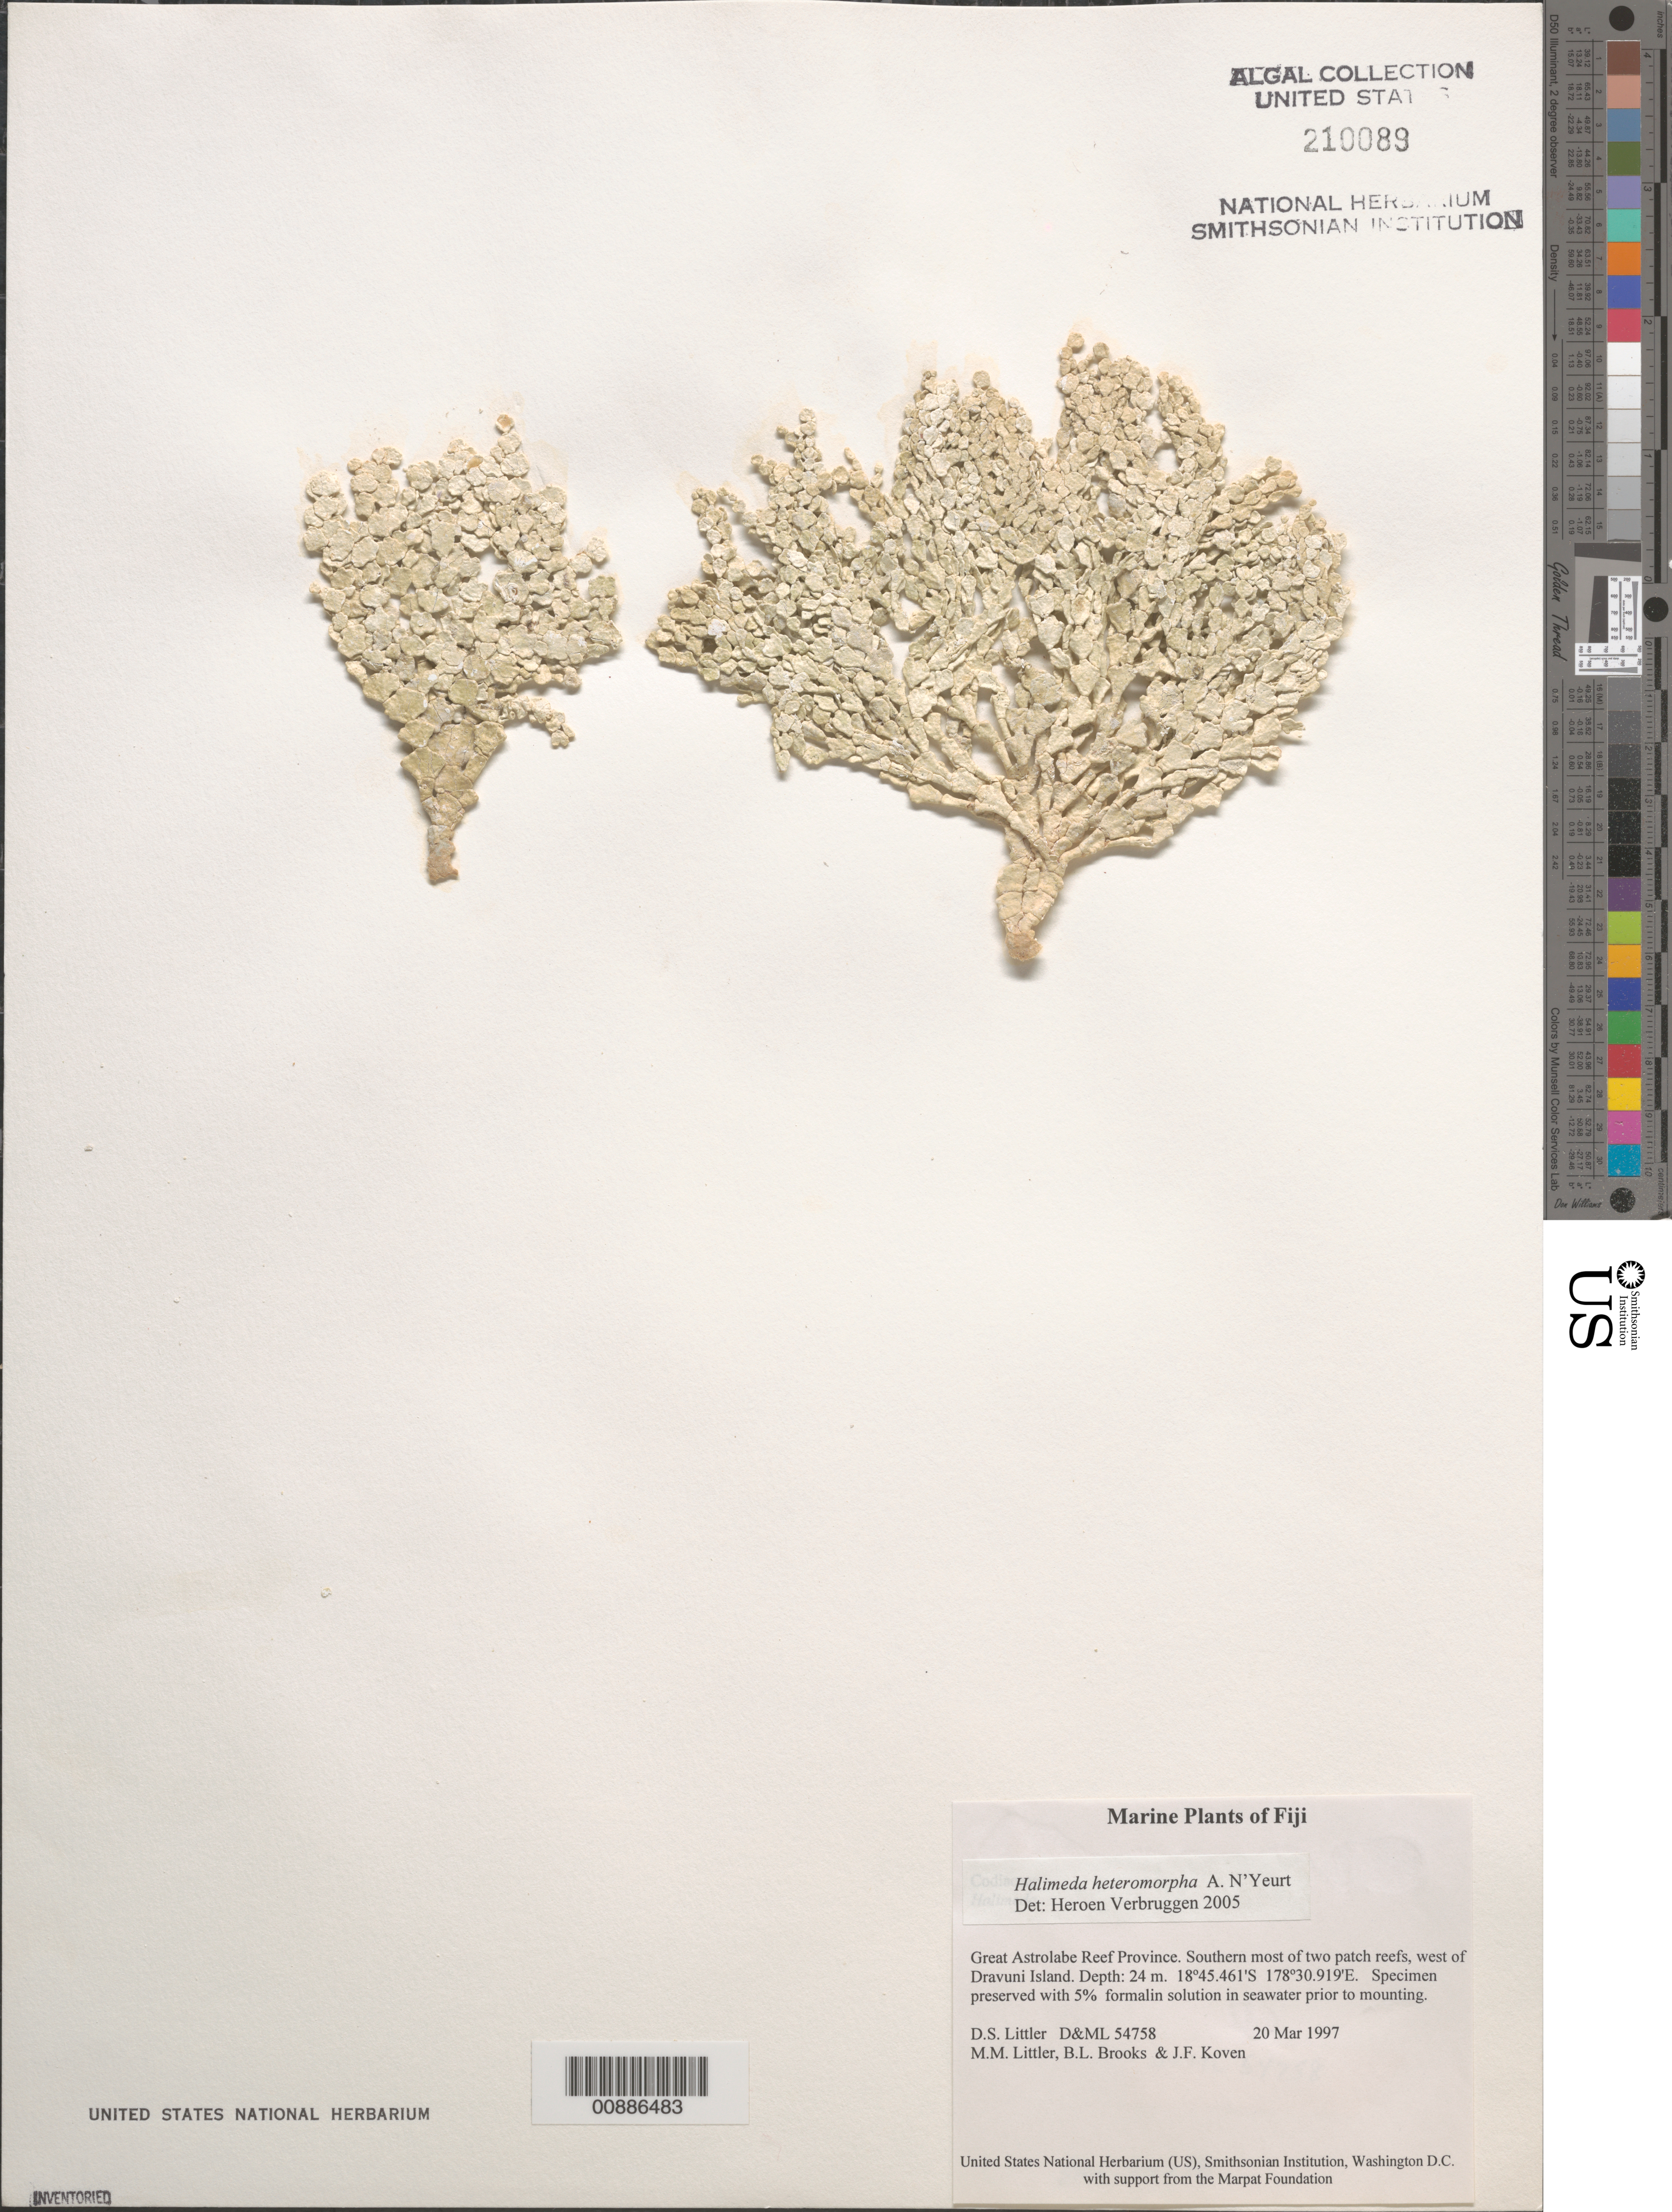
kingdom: Plantae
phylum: Chlorophyta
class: Ulvophyceae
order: Bryopsidales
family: Halimedaceae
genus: Halimeda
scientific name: Halimeda heteromorpha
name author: N'Yeurt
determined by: Verbruggen, H.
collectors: D. S. Littler, M. M. Littler, B. Brooks & J. Koven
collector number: D&ML 54758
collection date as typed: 20 Mar 1997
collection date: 1997-03-20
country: Fiji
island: Great Astrolabe Reef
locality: Great Astrolabe Reef, west of Dravuni Island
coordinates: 18 45.461'S, 178 30.919'E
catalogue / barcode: US 210089